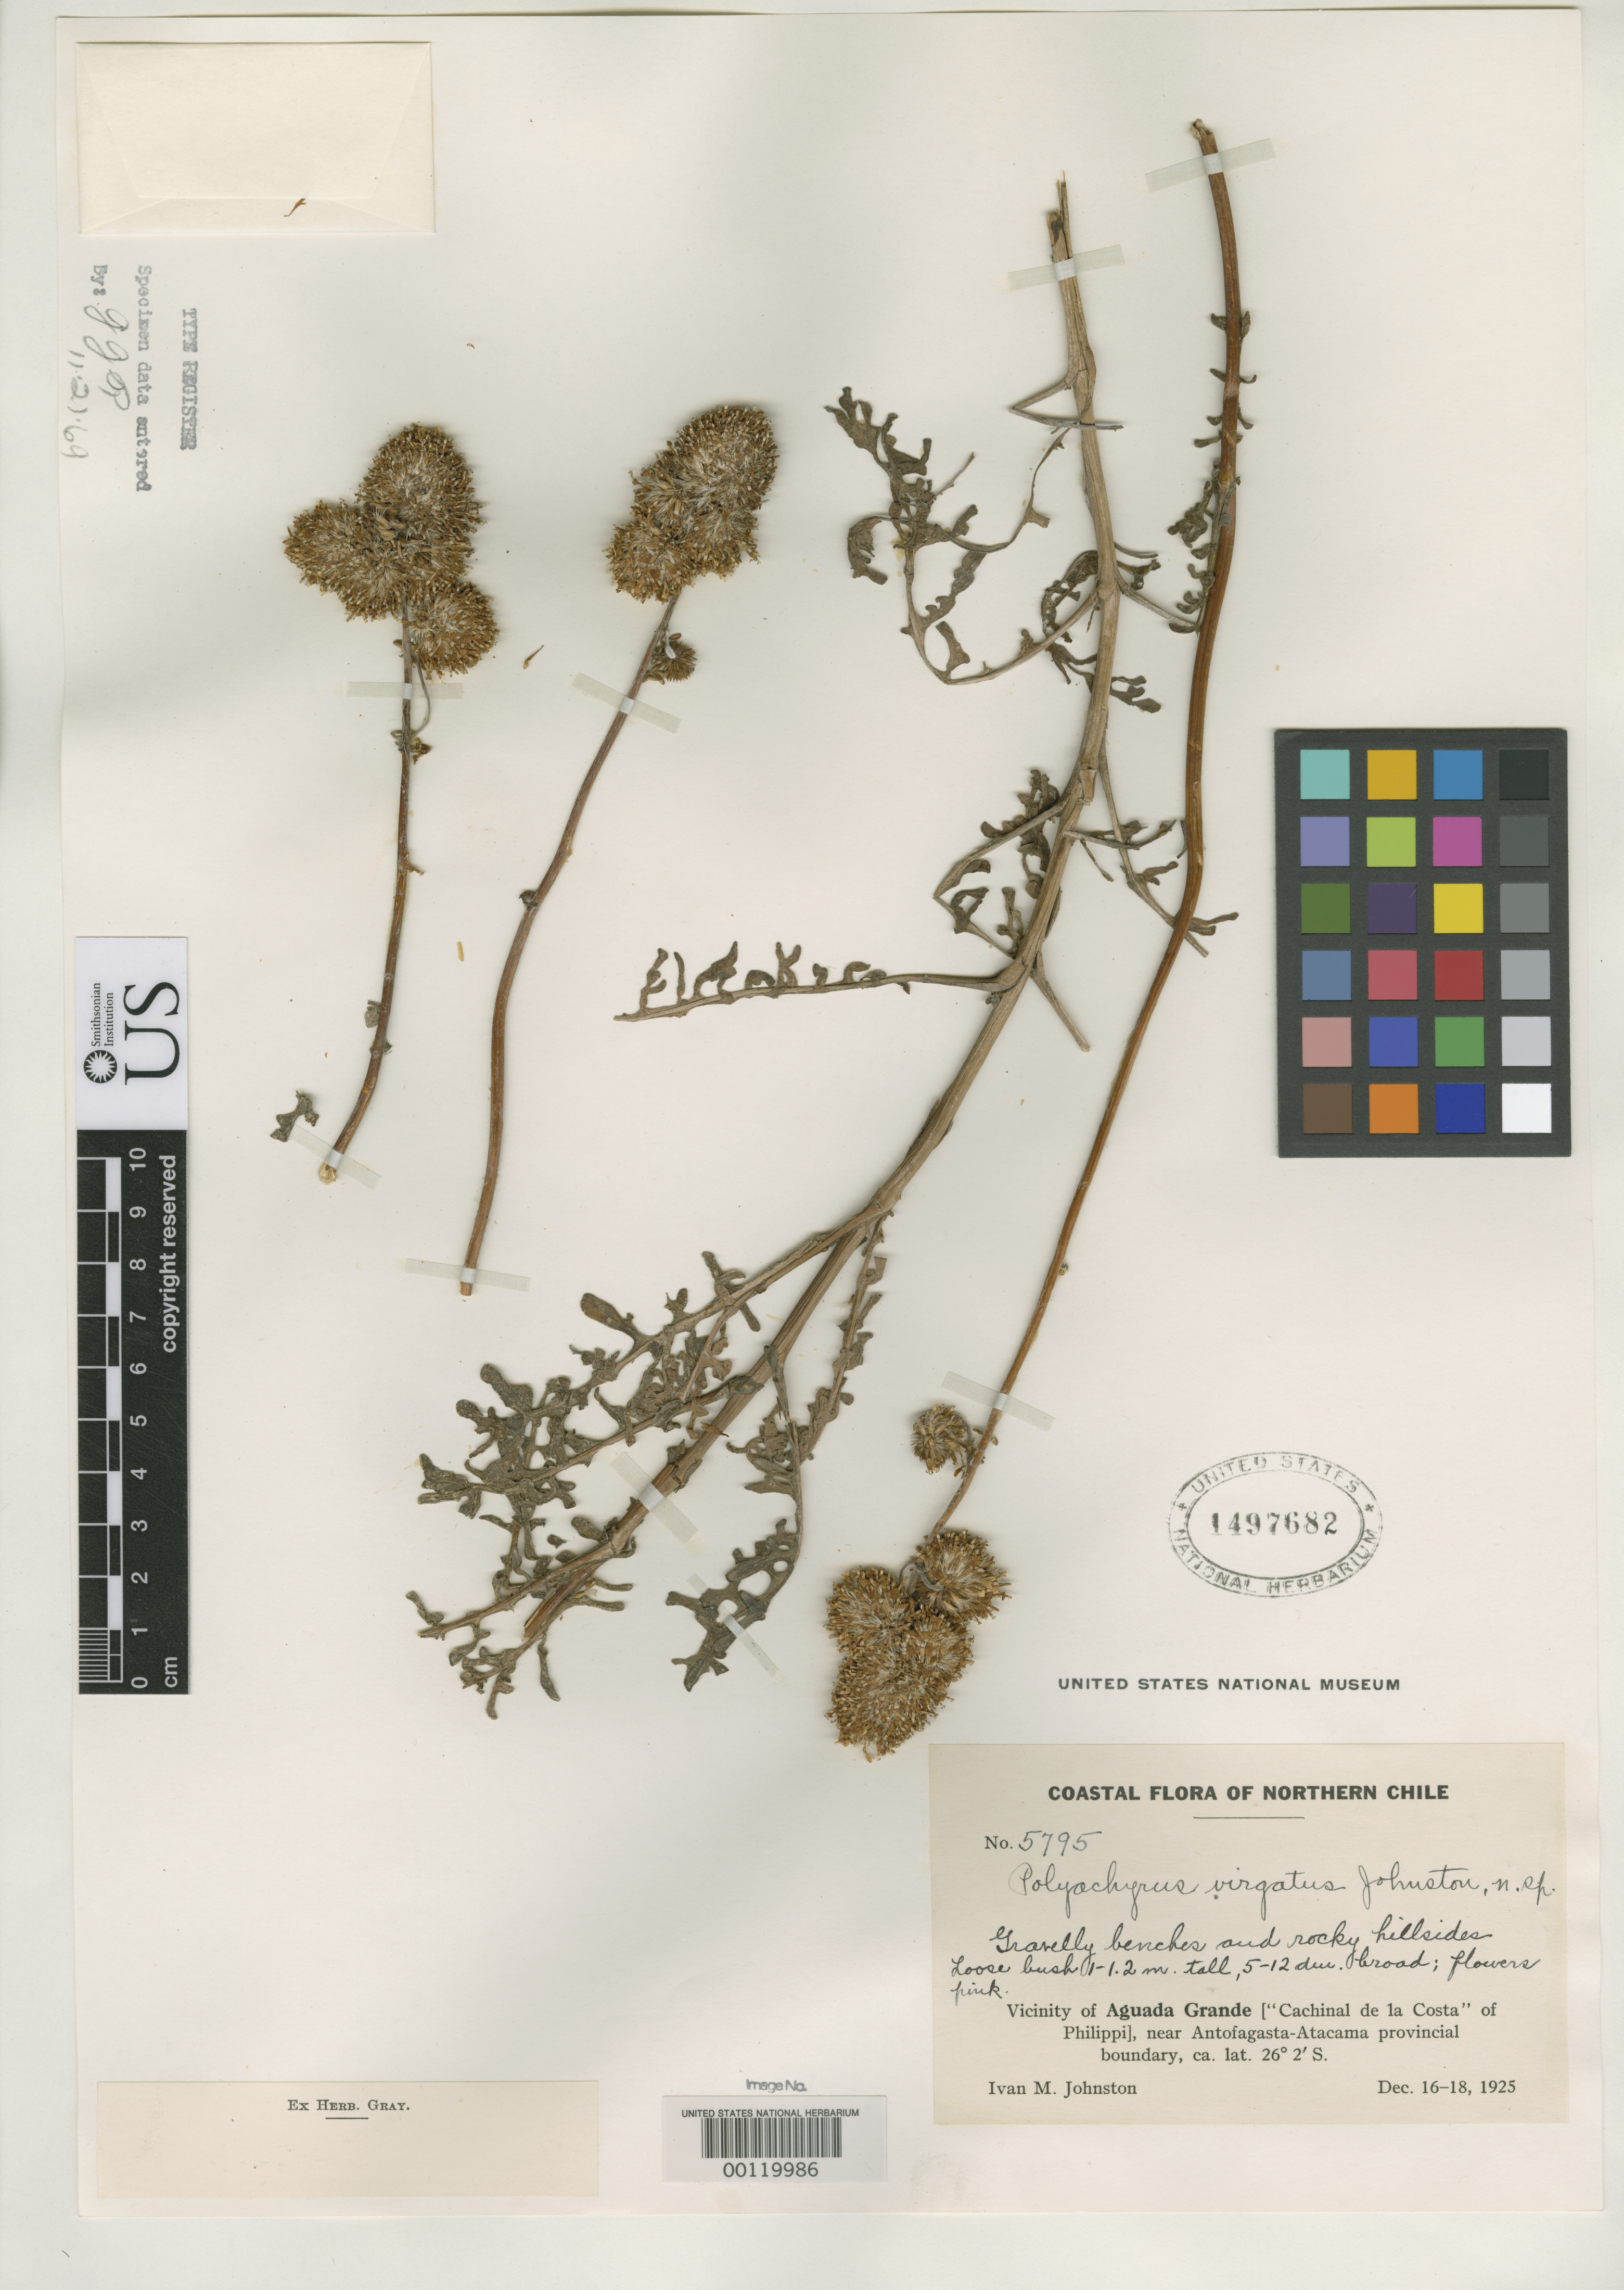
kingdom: Plantae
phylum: Tracheophyta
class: Magnoliopsida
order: Asterales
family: Asteraceae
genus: Polyachyrus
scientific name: Polyachyrus virgatus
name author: I.M. Johnst.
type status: Isotype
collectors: I.M. Johnston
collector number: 5795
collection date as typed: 16 Dec 1925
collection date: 1925-12-16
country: Chile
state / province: Antofagasta (II)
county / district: Chanaral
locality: Near Aguade Grande.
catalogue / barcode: US 1497682